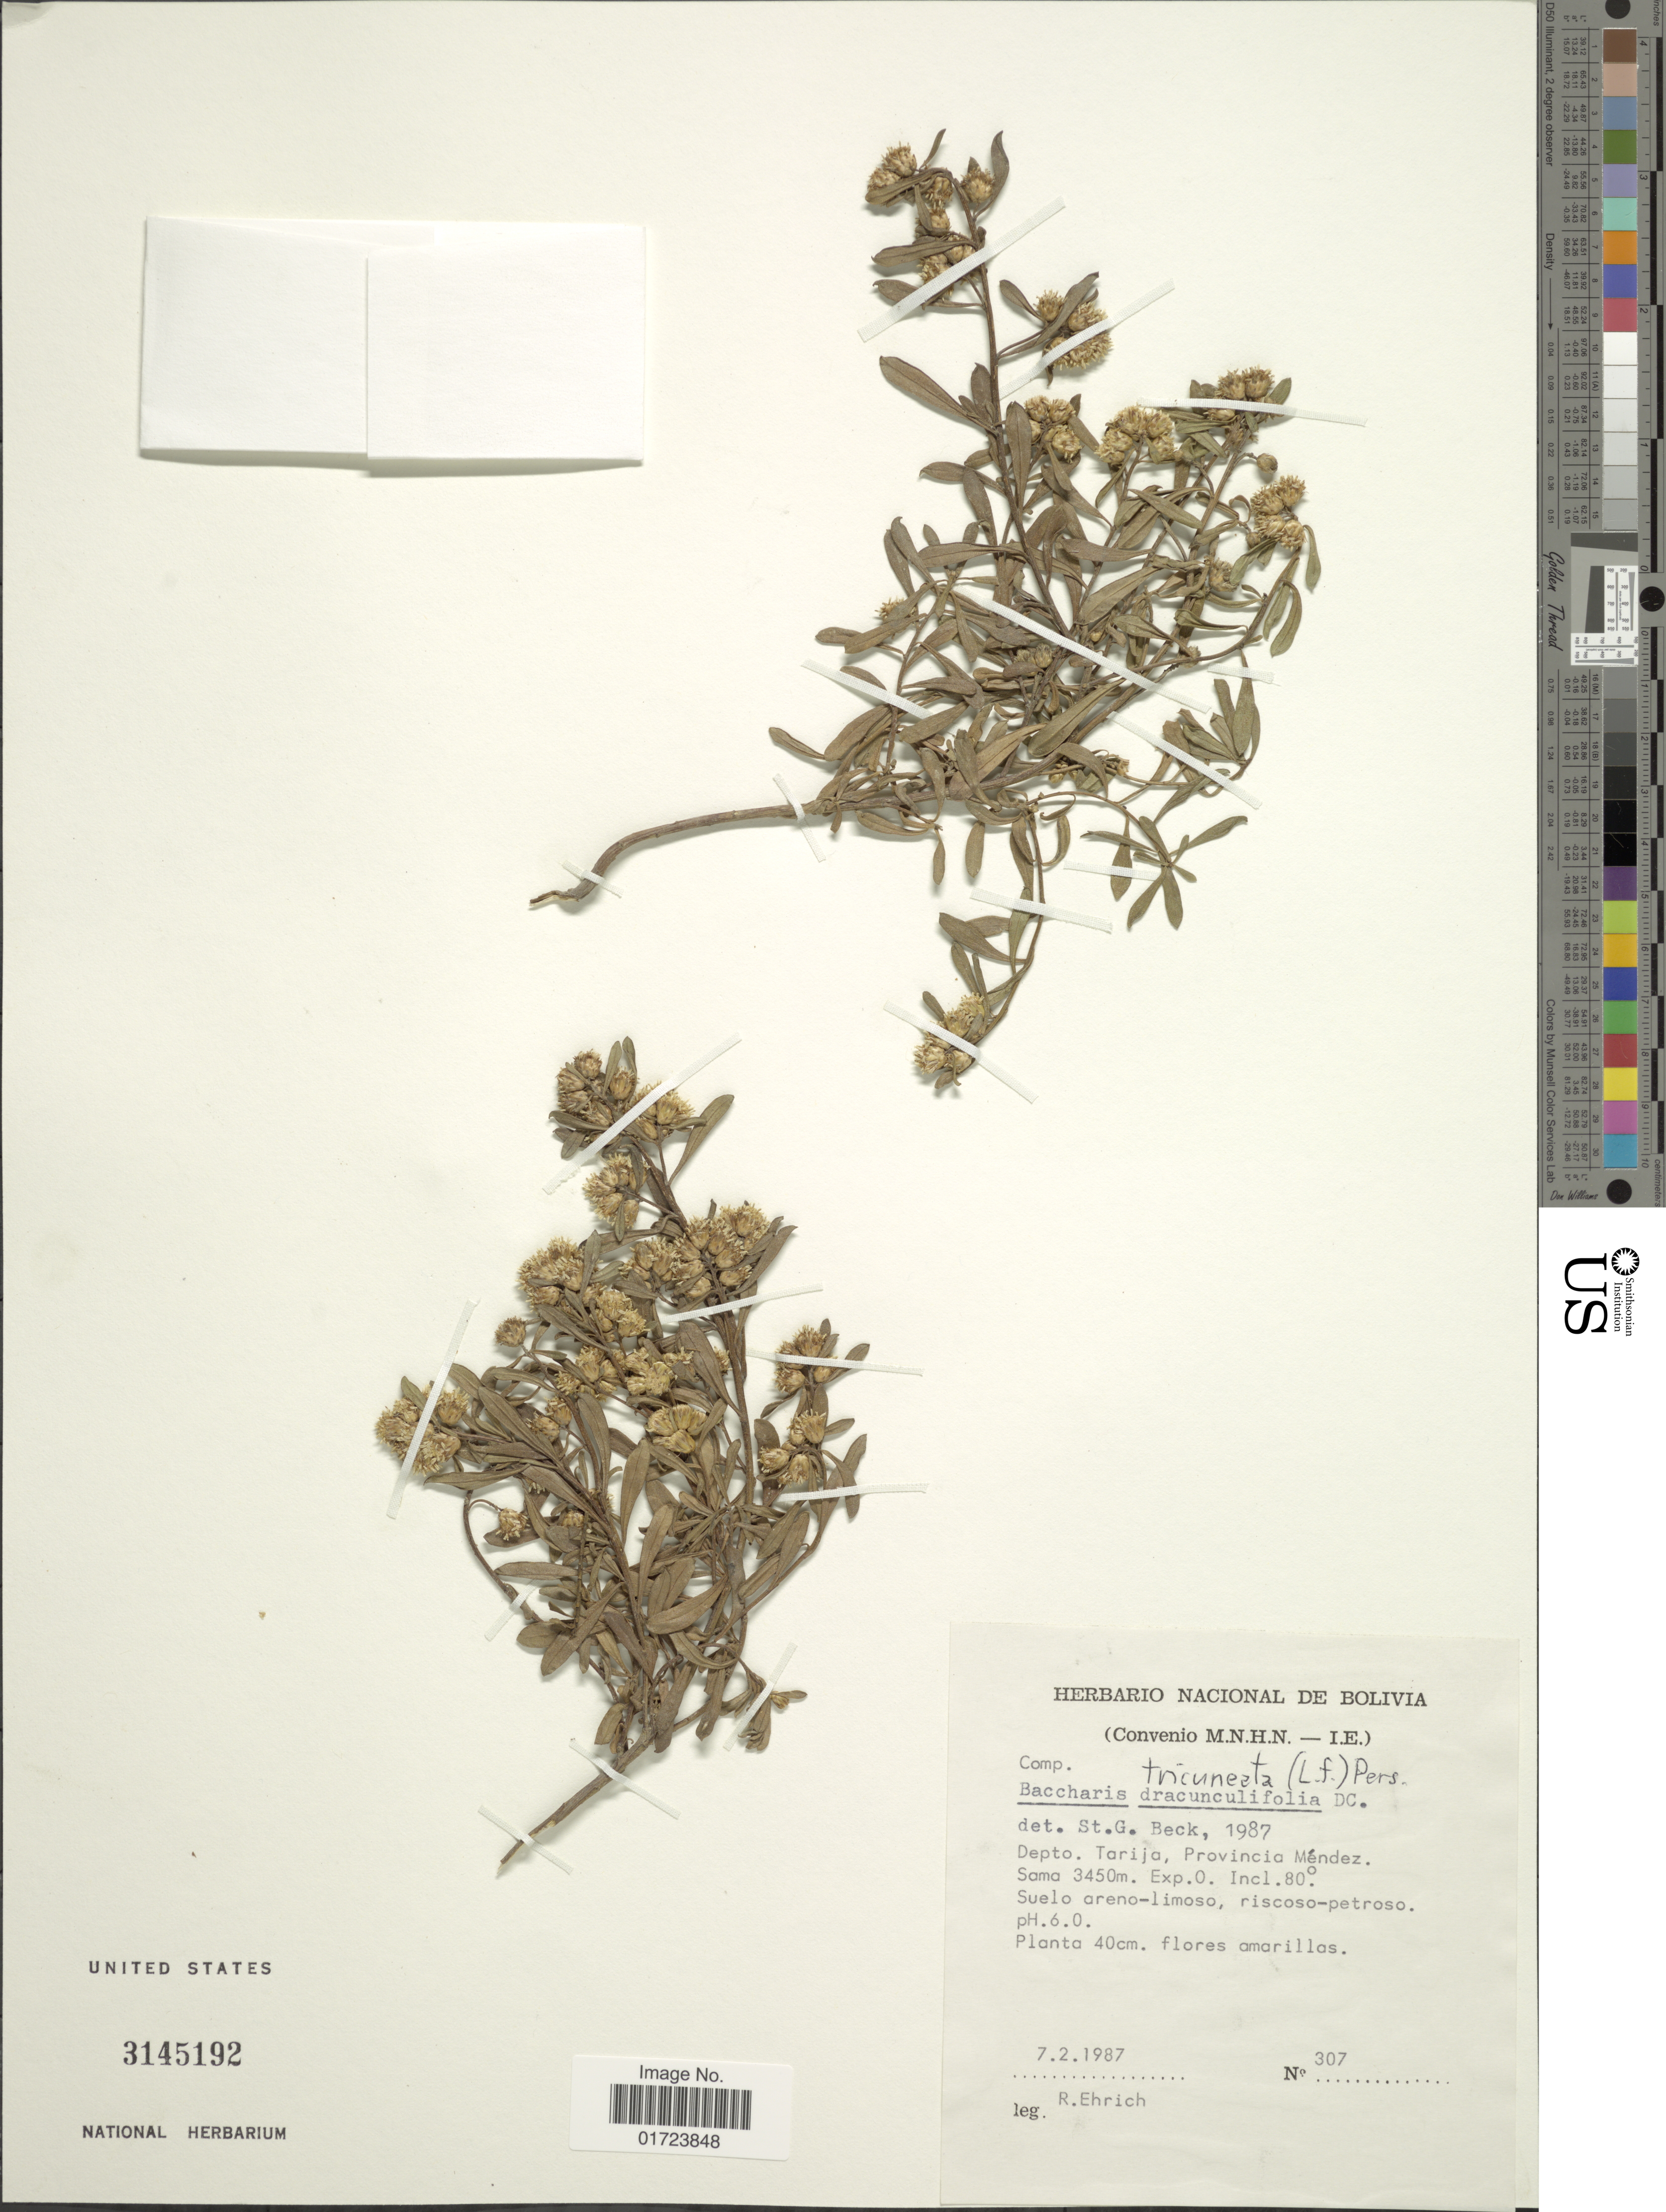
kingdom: Plantae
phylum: Tracheophyta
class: Magnoliopsida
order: Asterales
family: Asteraceae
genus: Baccharis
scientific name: Baccharis tricuneata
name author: (L. f.) Pers.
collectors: R. Ehrich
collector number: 307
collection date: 1987-02-07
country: Bolivia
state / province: Tarija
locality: Depto. Tarija, Provincia Mendez. Sama.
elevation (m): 3450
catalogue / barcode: US 3145192